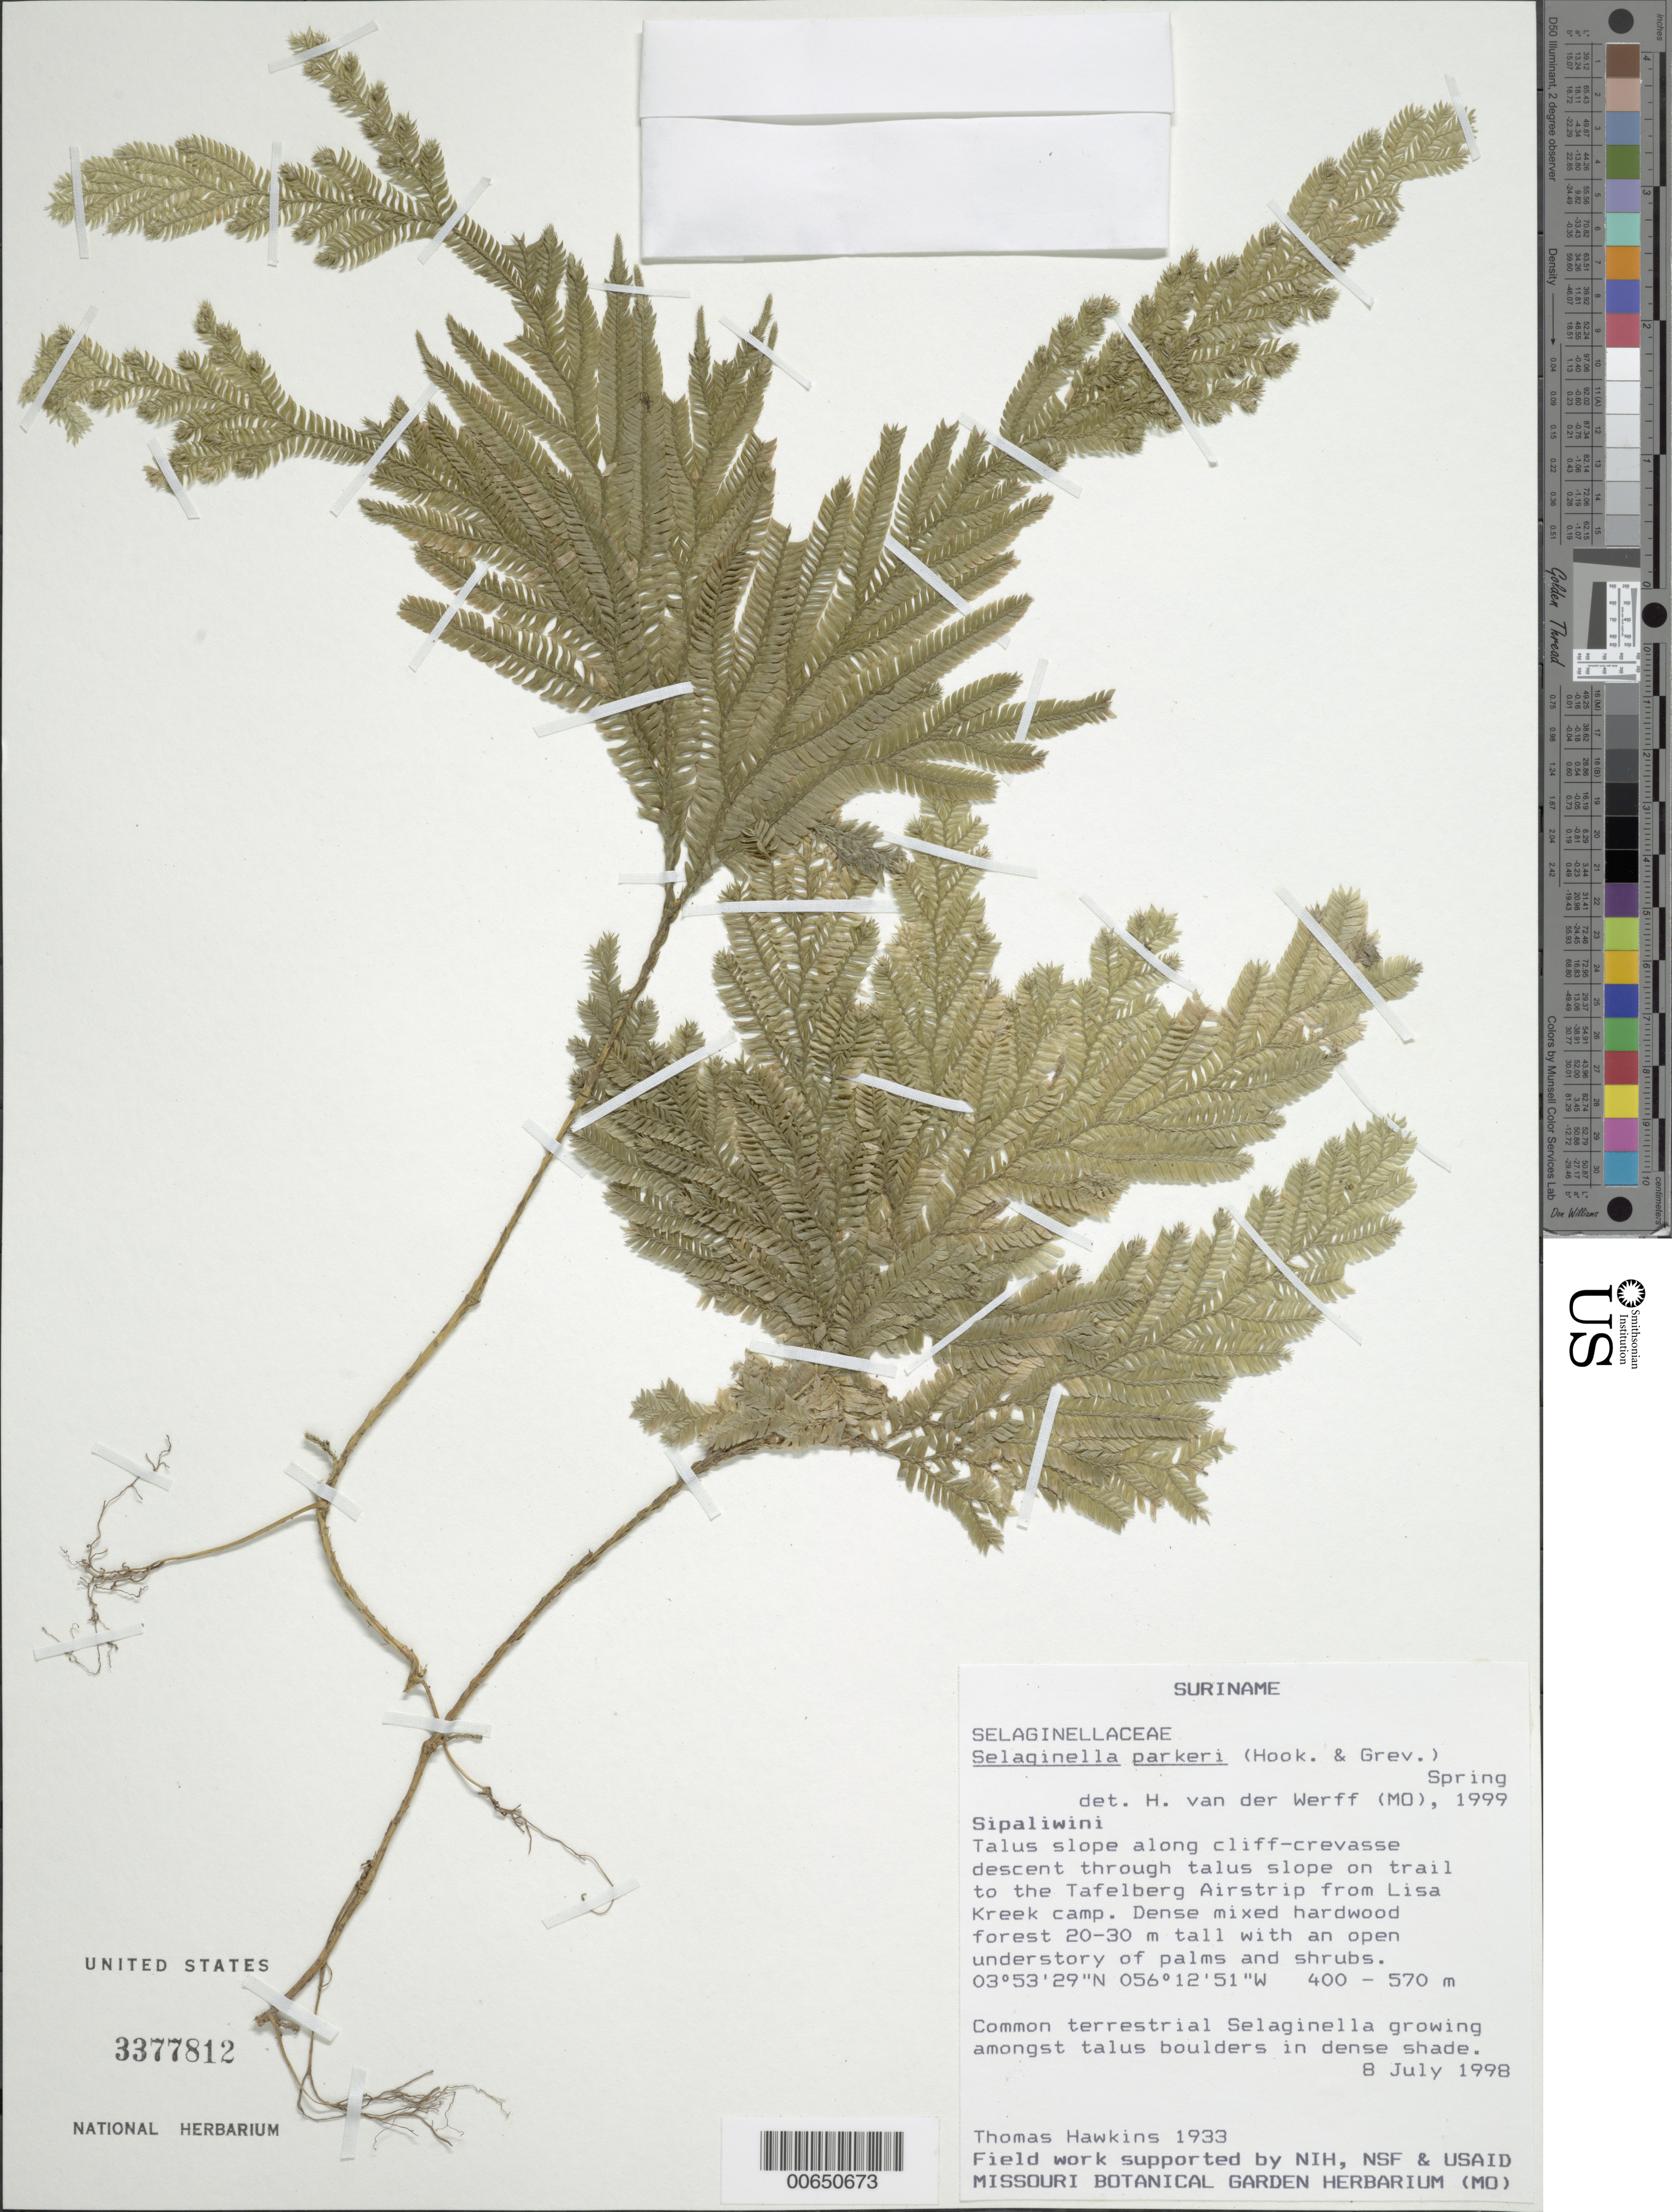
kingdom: Plantae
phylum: Tracheophyta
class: Lycopodiopsida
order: Selaginellales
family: Selaginellaceae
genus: Selaginella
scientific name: Selaginella parkeri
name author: (Hook. & Grev.) Spring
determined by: van der Werff, H., (MO), Missouri Botanical Garden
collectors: T. Hawkins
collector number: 1933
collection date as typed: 8-Jul-98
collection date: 1998-07-08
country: Suriname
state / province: Sipaliwini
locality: Tafelberg (Table Mountain), airstrip trail from Lisa Creek camp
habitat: Dense mixed hardwood forest 20-30 m tall with open understory od palms & shrubs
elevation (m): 400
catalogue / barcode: US 3377812